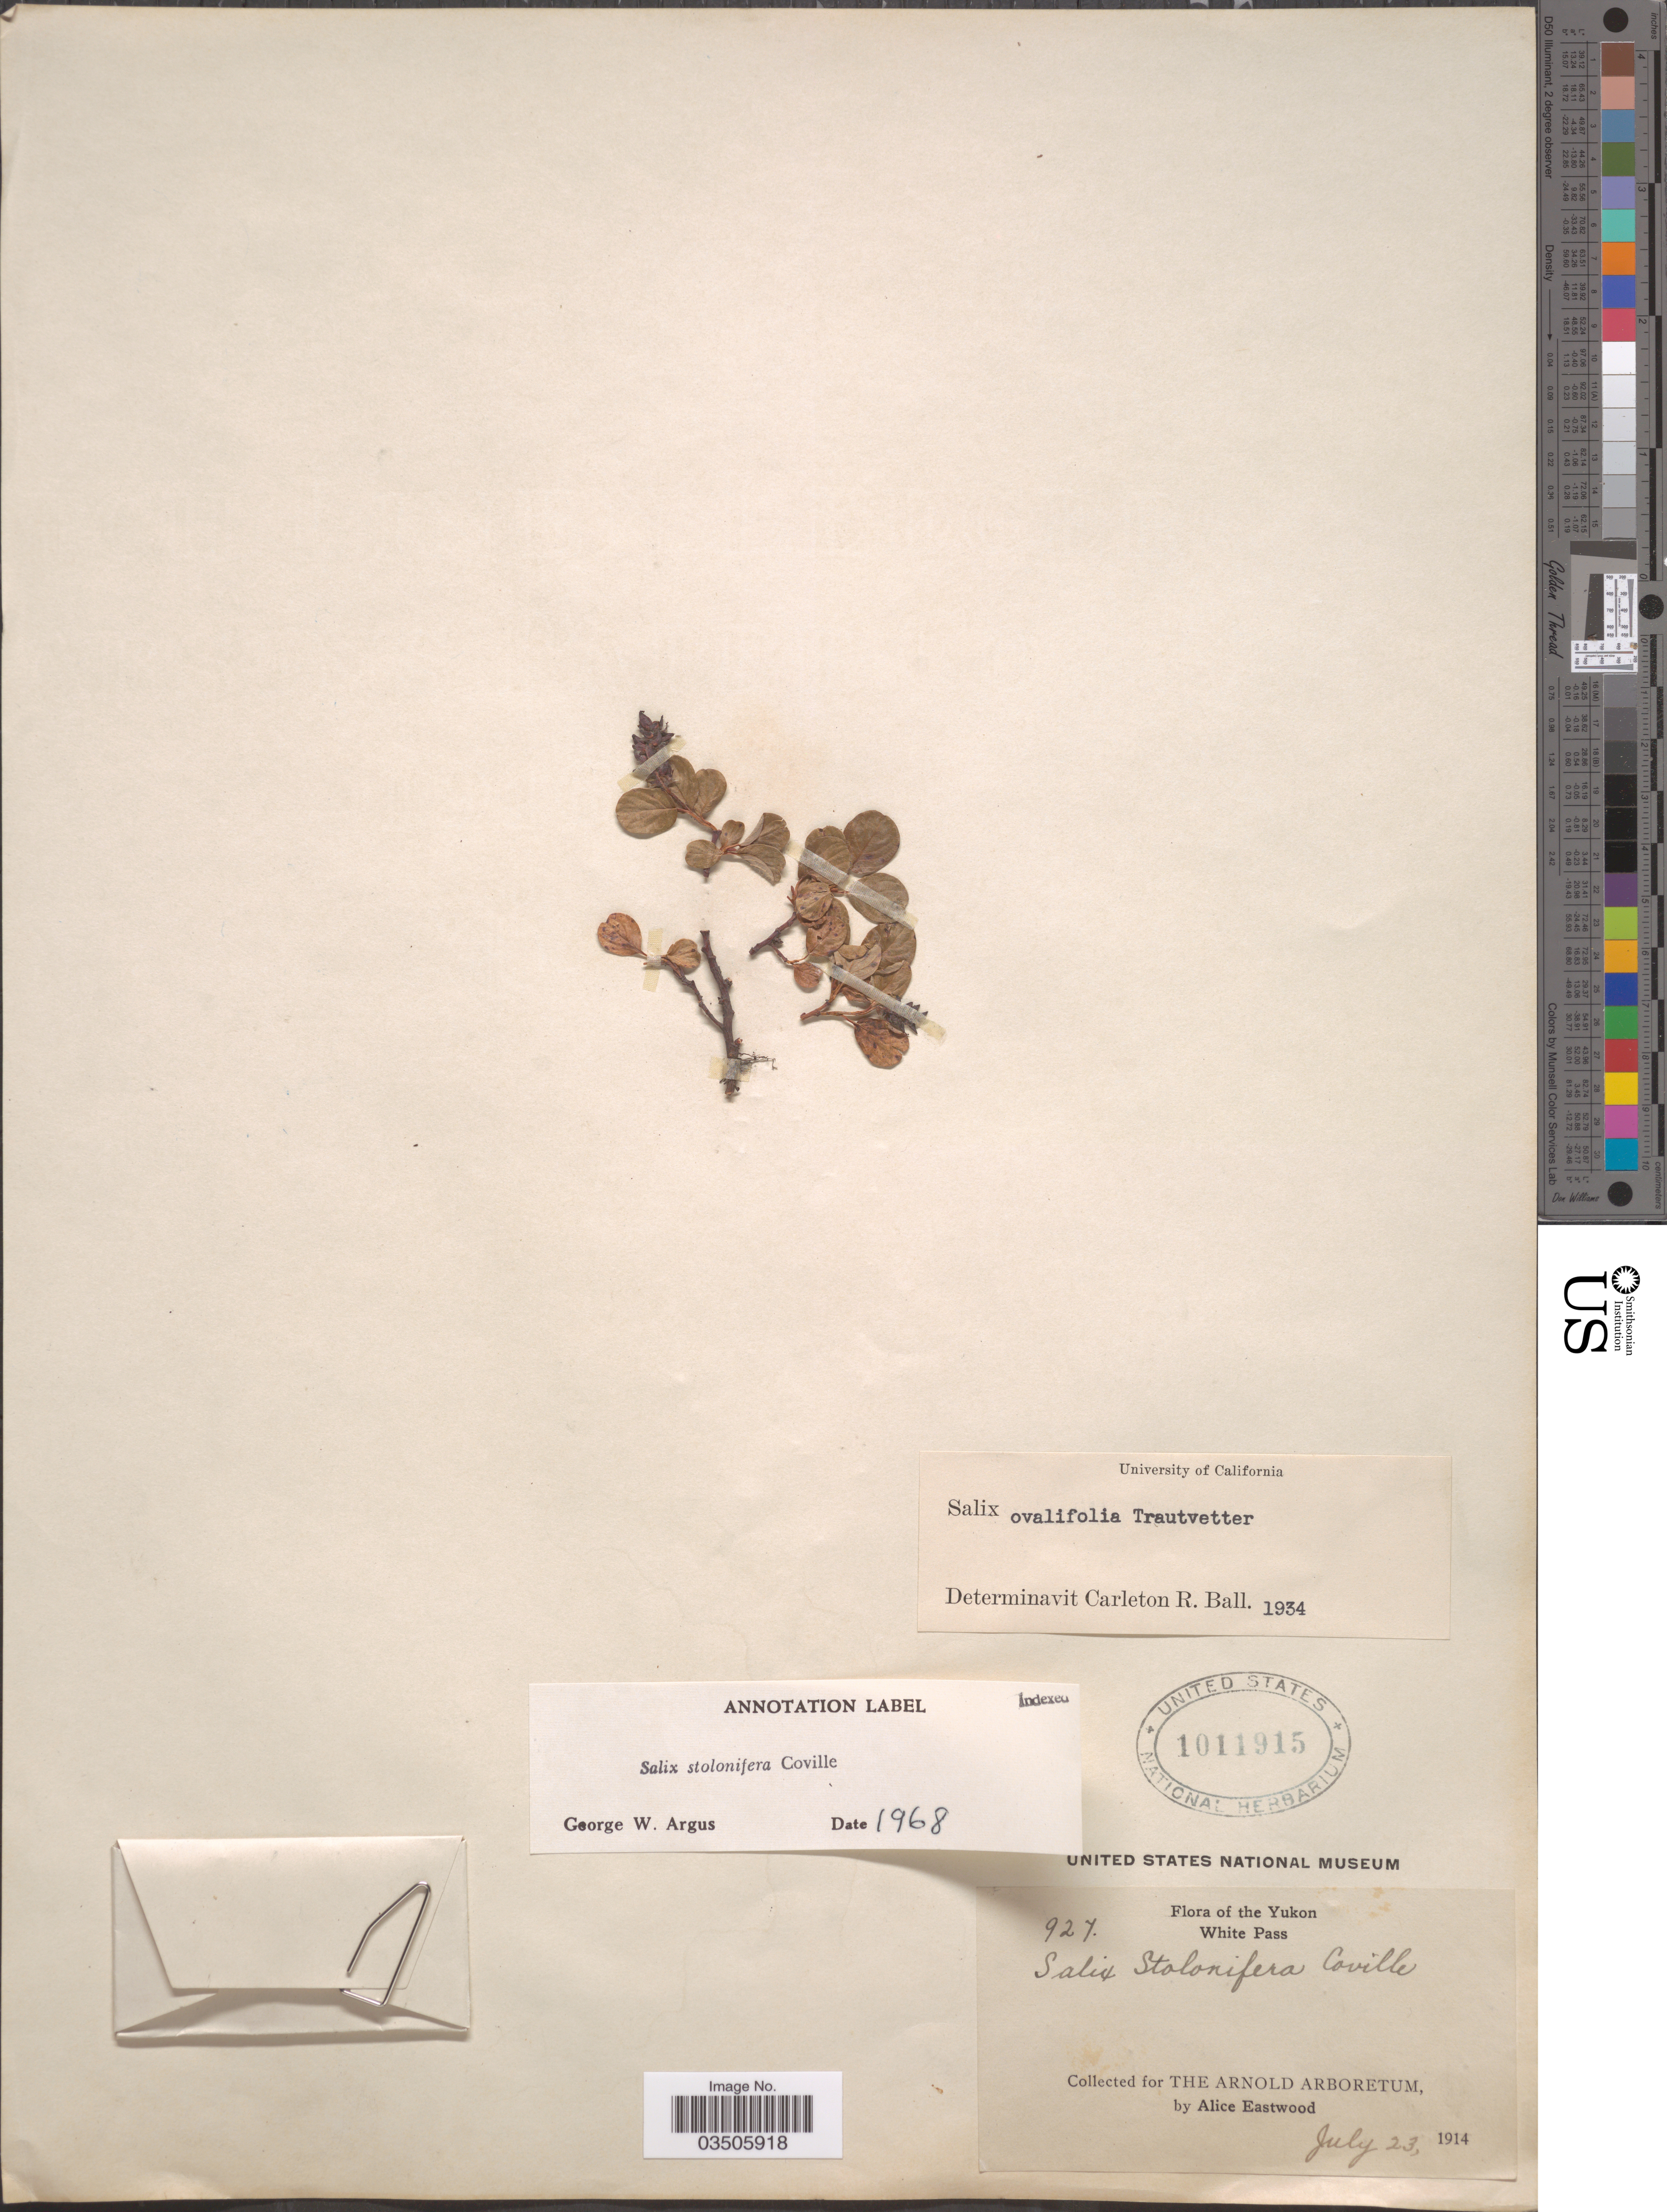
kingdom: Plantae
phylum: Tracheophyta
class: Magnoliopsida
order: Malpighiales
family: Salicaceae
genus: Salix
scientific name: Salix stolonifera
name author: Coville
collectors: A. Eastwood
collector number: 927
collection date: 1914-07-23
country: Canada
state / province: Yukon Territory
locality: The Yukon. White Pass.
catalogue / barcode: US 1011915